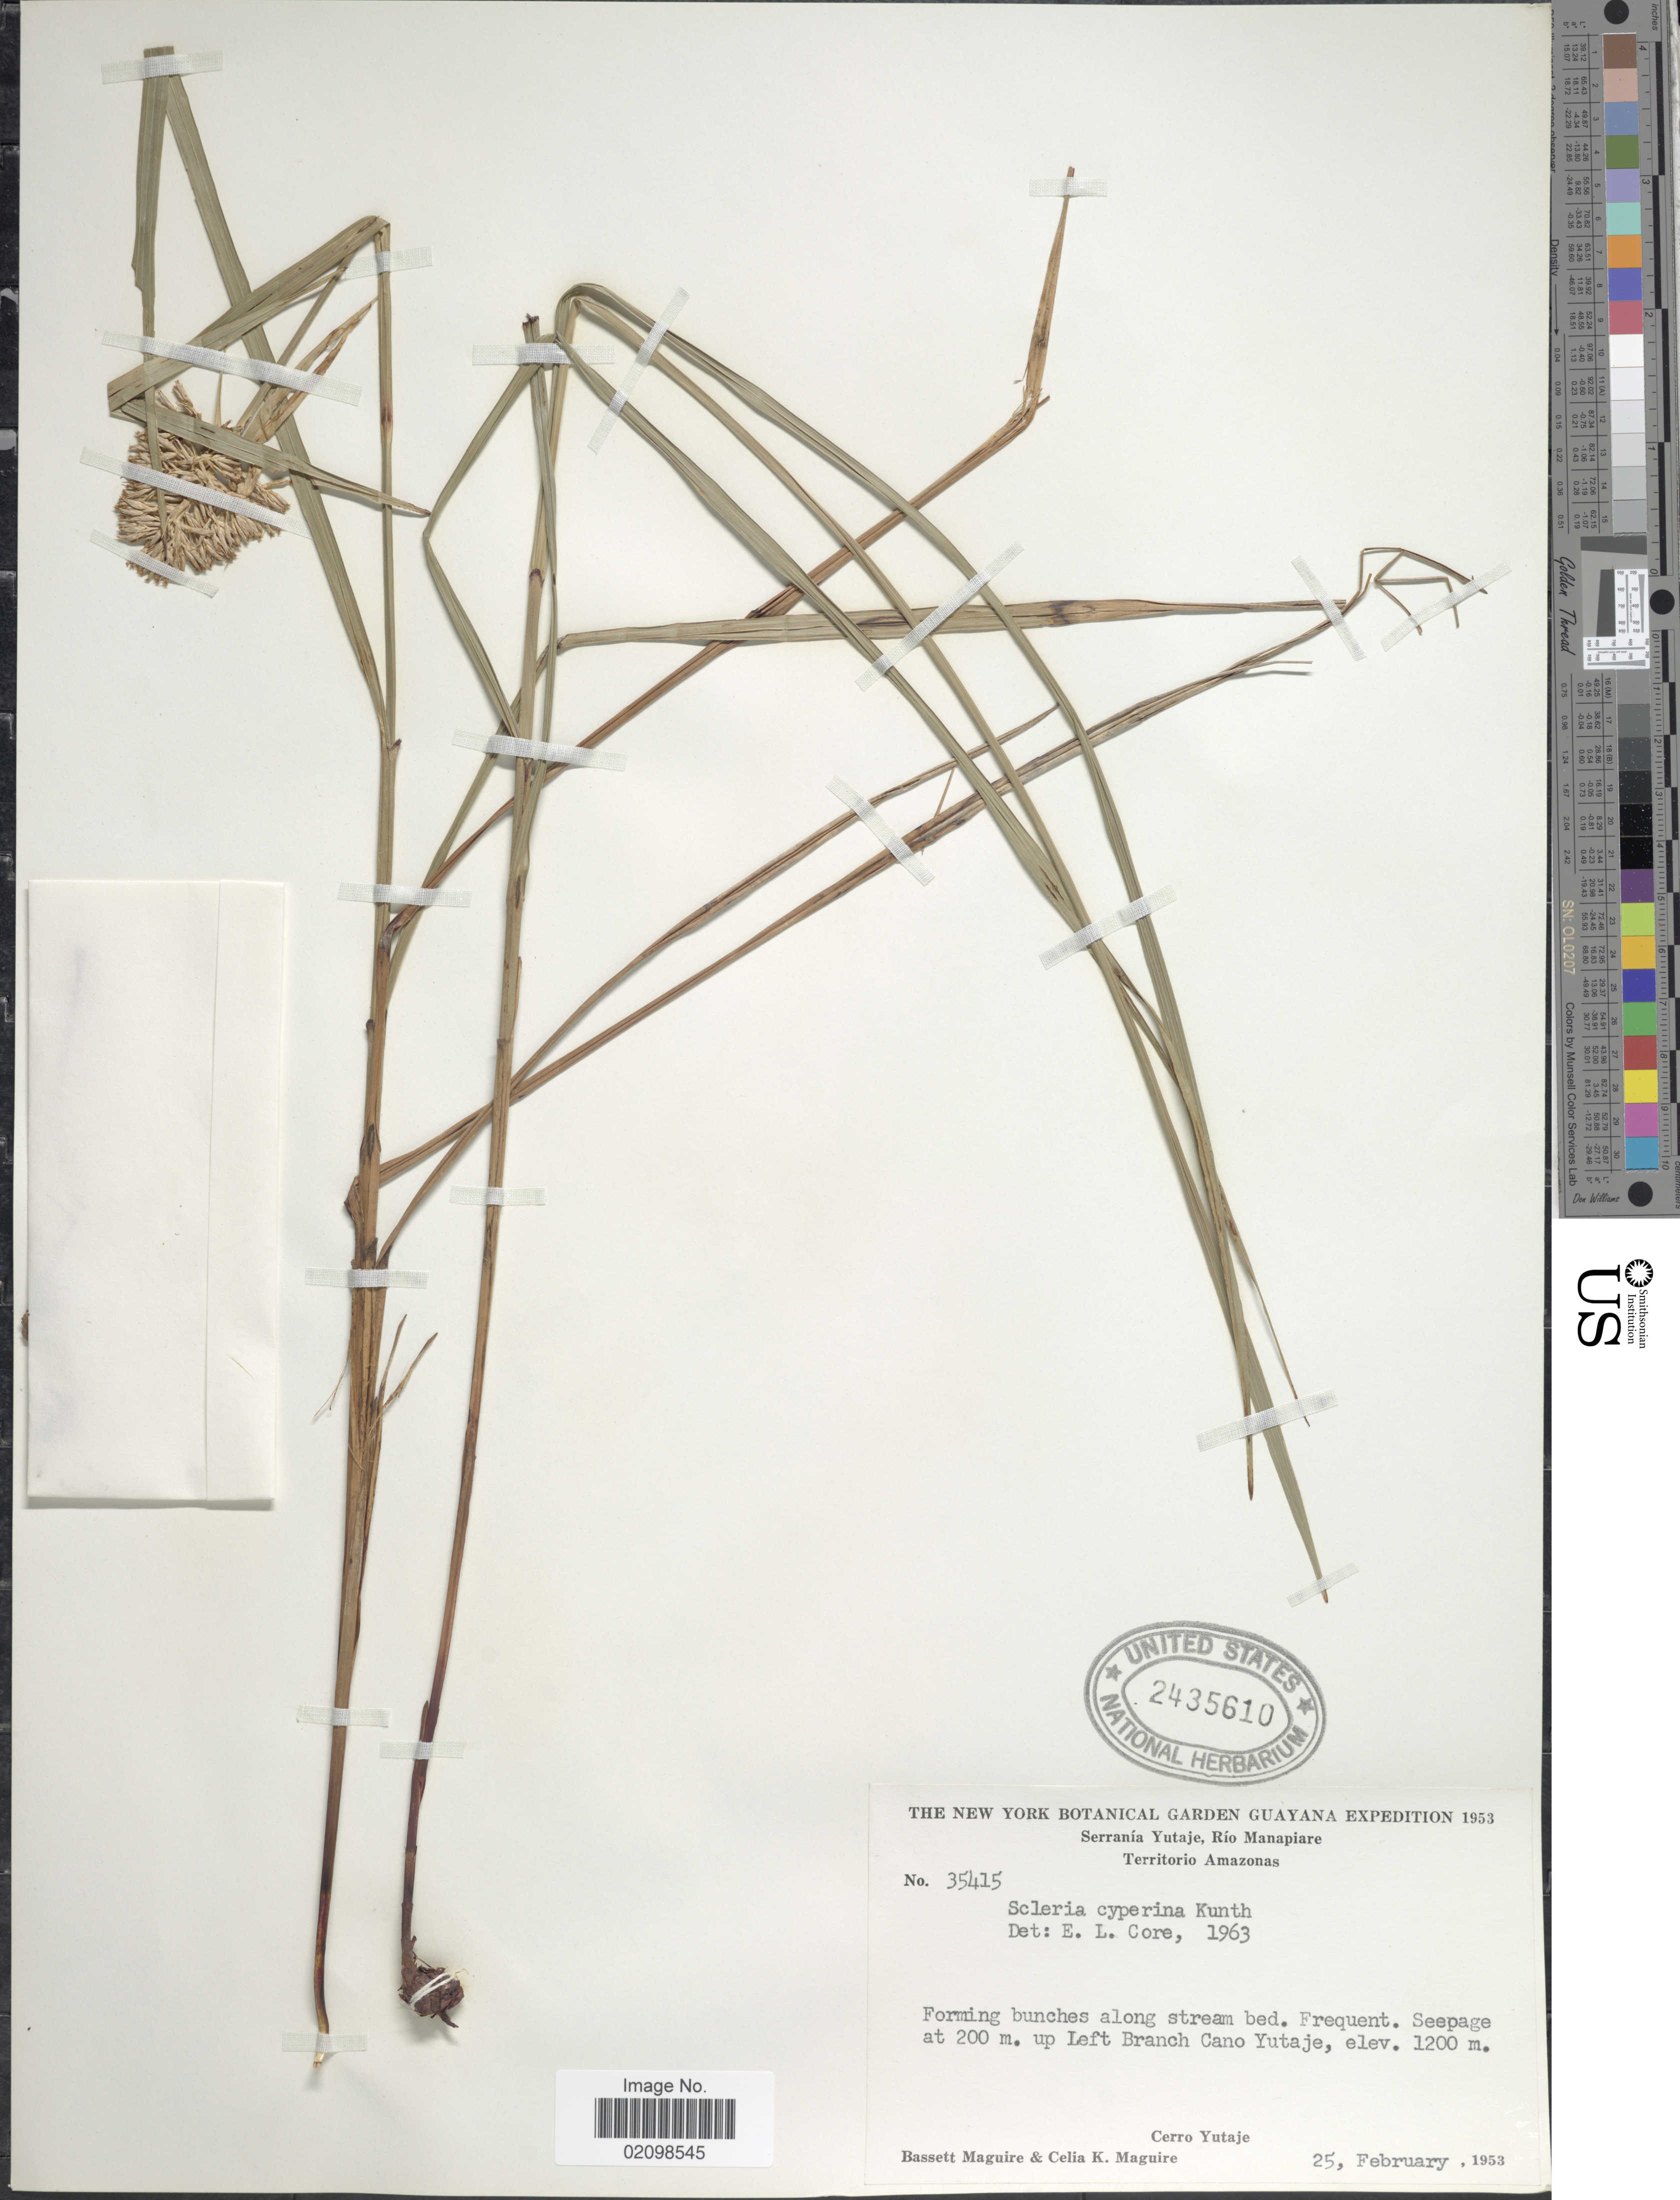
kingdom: Plantae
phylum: Tracheophyta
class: Liliopsida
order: Poales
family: Cyperaceae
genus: Scleria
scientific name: Scleria cyperina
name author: Willd. ex Kunth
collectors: B. Maguire & C. K. Maguire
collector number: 35415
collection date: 1953-02-25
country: Venezuela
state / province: Amazonas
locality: Serrania Yutaje, Rio Manapiare, Terrotorio Amazonas. Seepage at 200 m. up Left Branch cano Yutaje. Cerro Yutaje.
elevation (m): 1200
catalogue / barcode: US 2435610